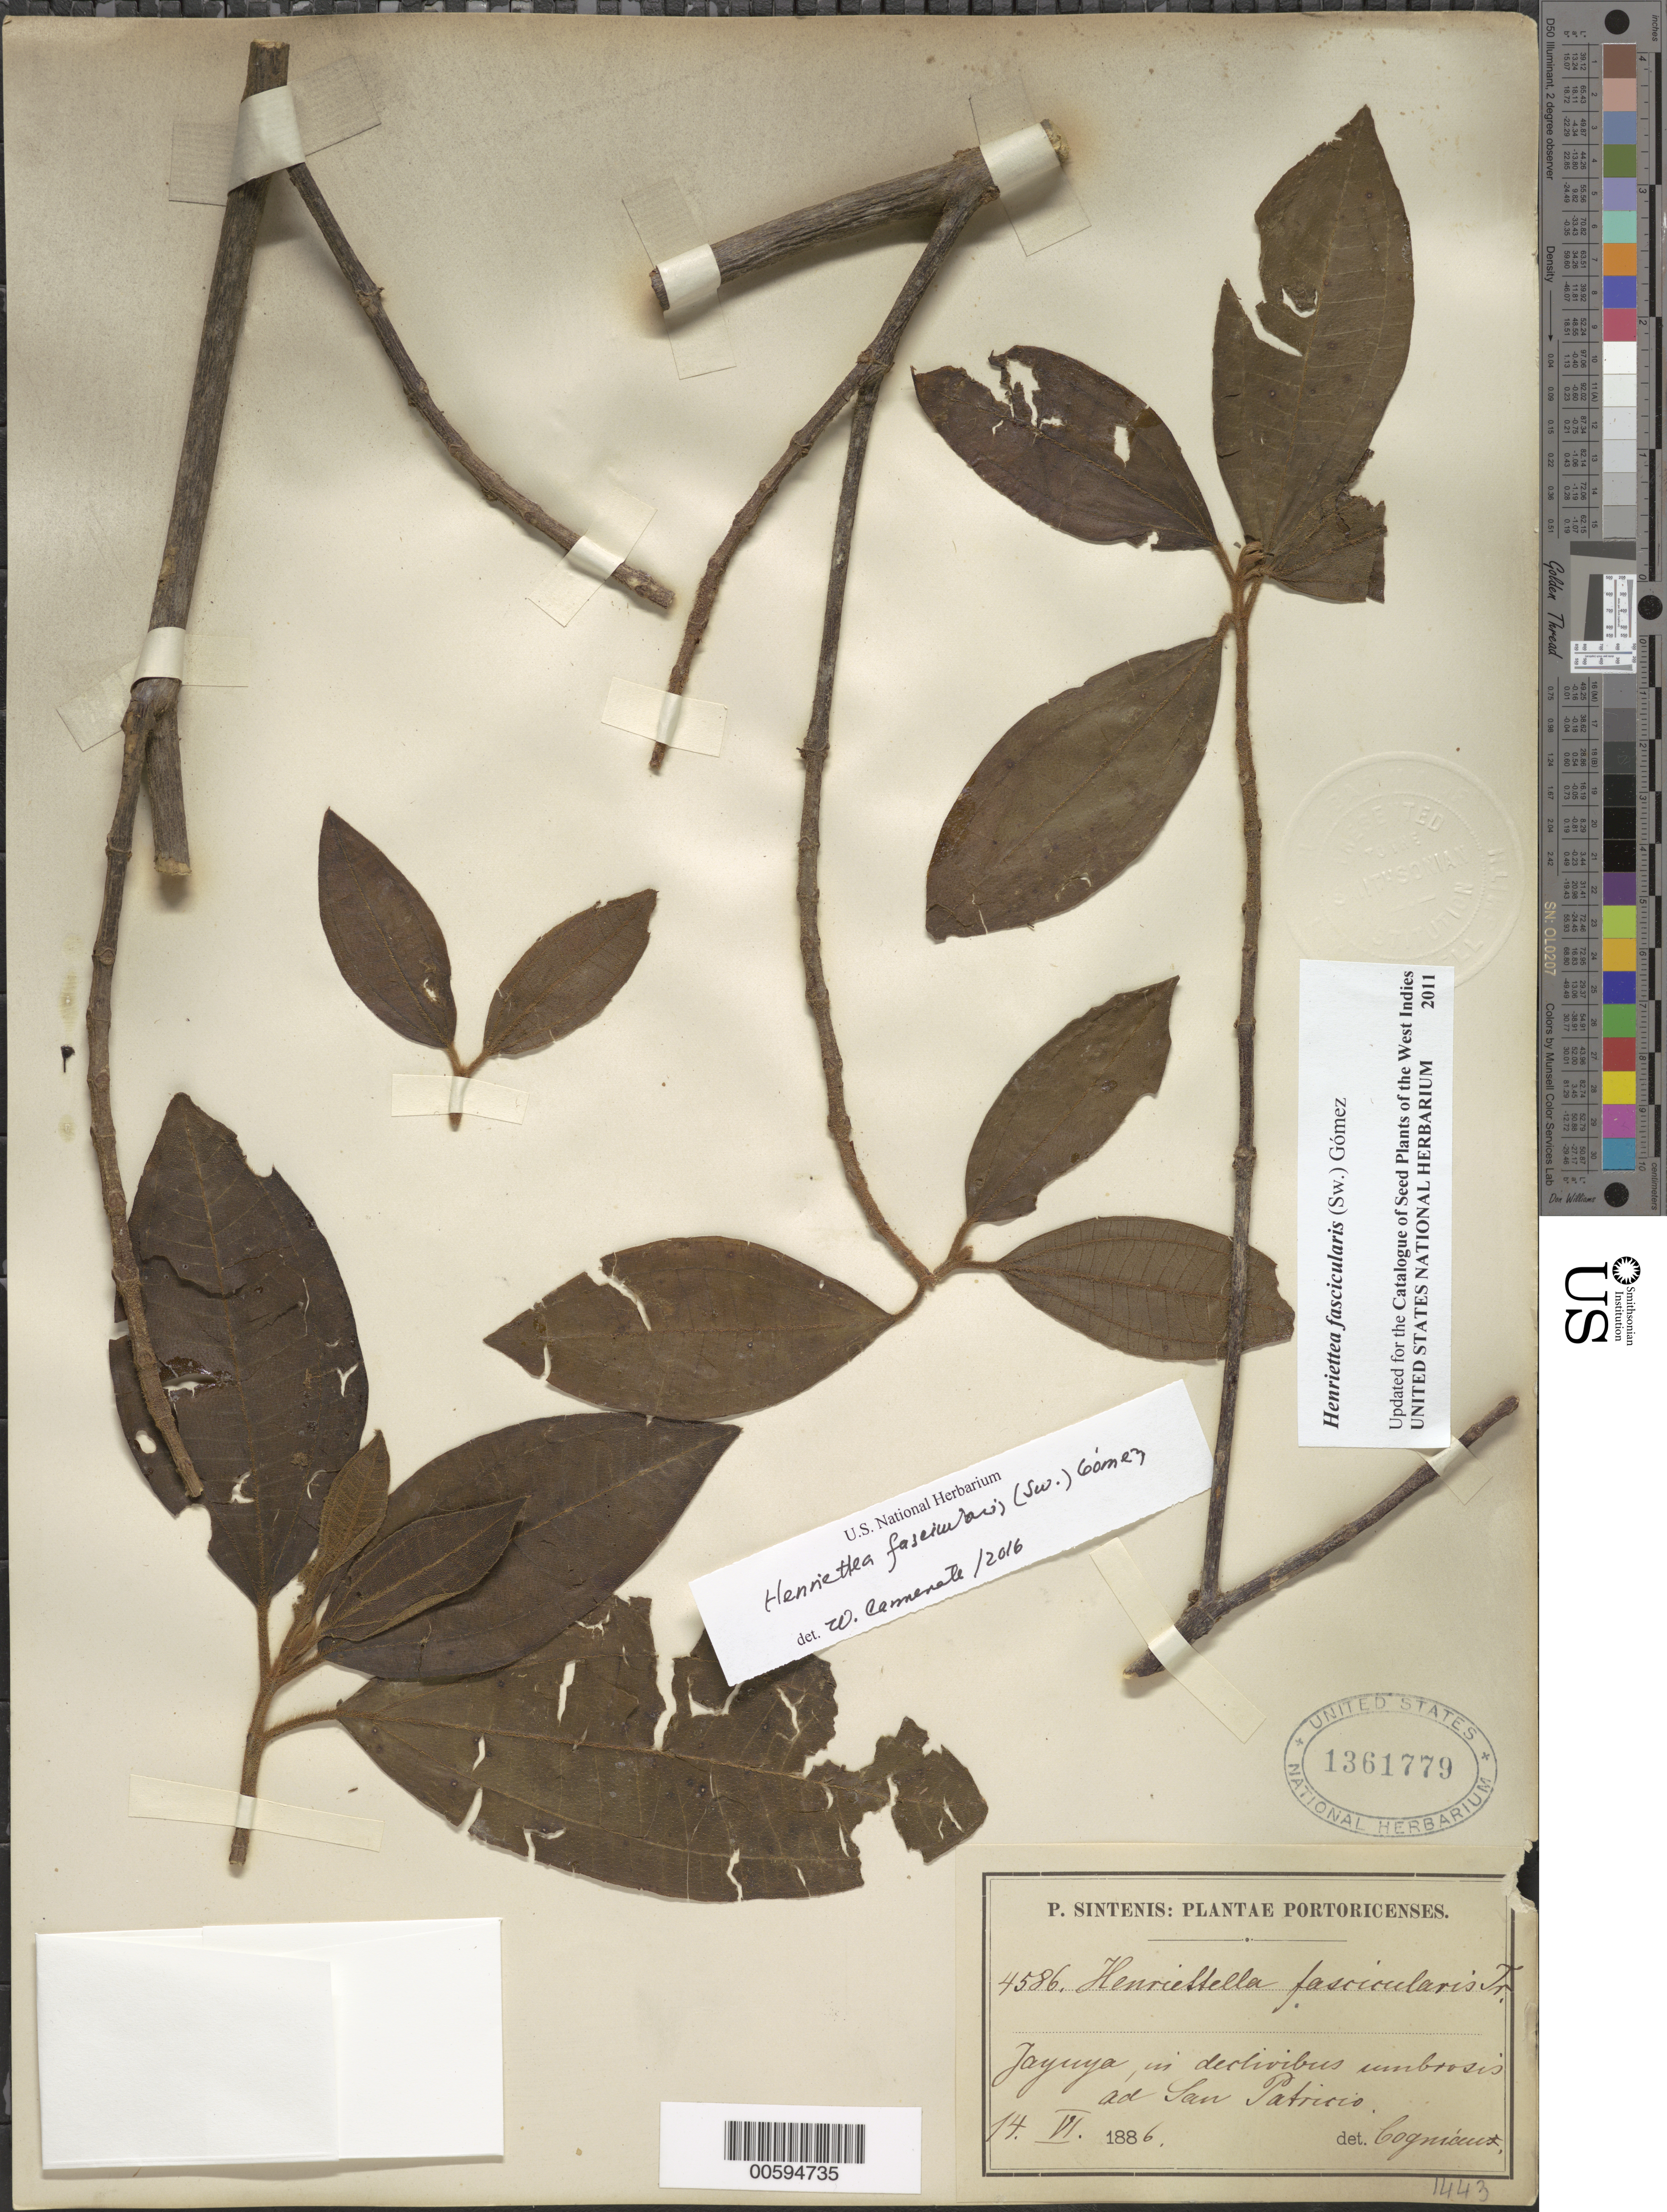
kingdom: Plantae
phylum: Tracheophyta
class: Magnoliopsida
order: Myrtales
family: Melastomataceae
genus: Henriettella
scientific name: Henriettella fascicularis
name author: (Sw.) C. Wright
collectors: P. Sintenis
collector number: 4586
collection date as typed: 14 Jun 1886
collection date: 1886-06-14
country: Puerto Rico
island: Greater Antilles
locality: Jayuya, in declivibus umbrosis ad San Patrico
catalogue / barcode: US 1361779